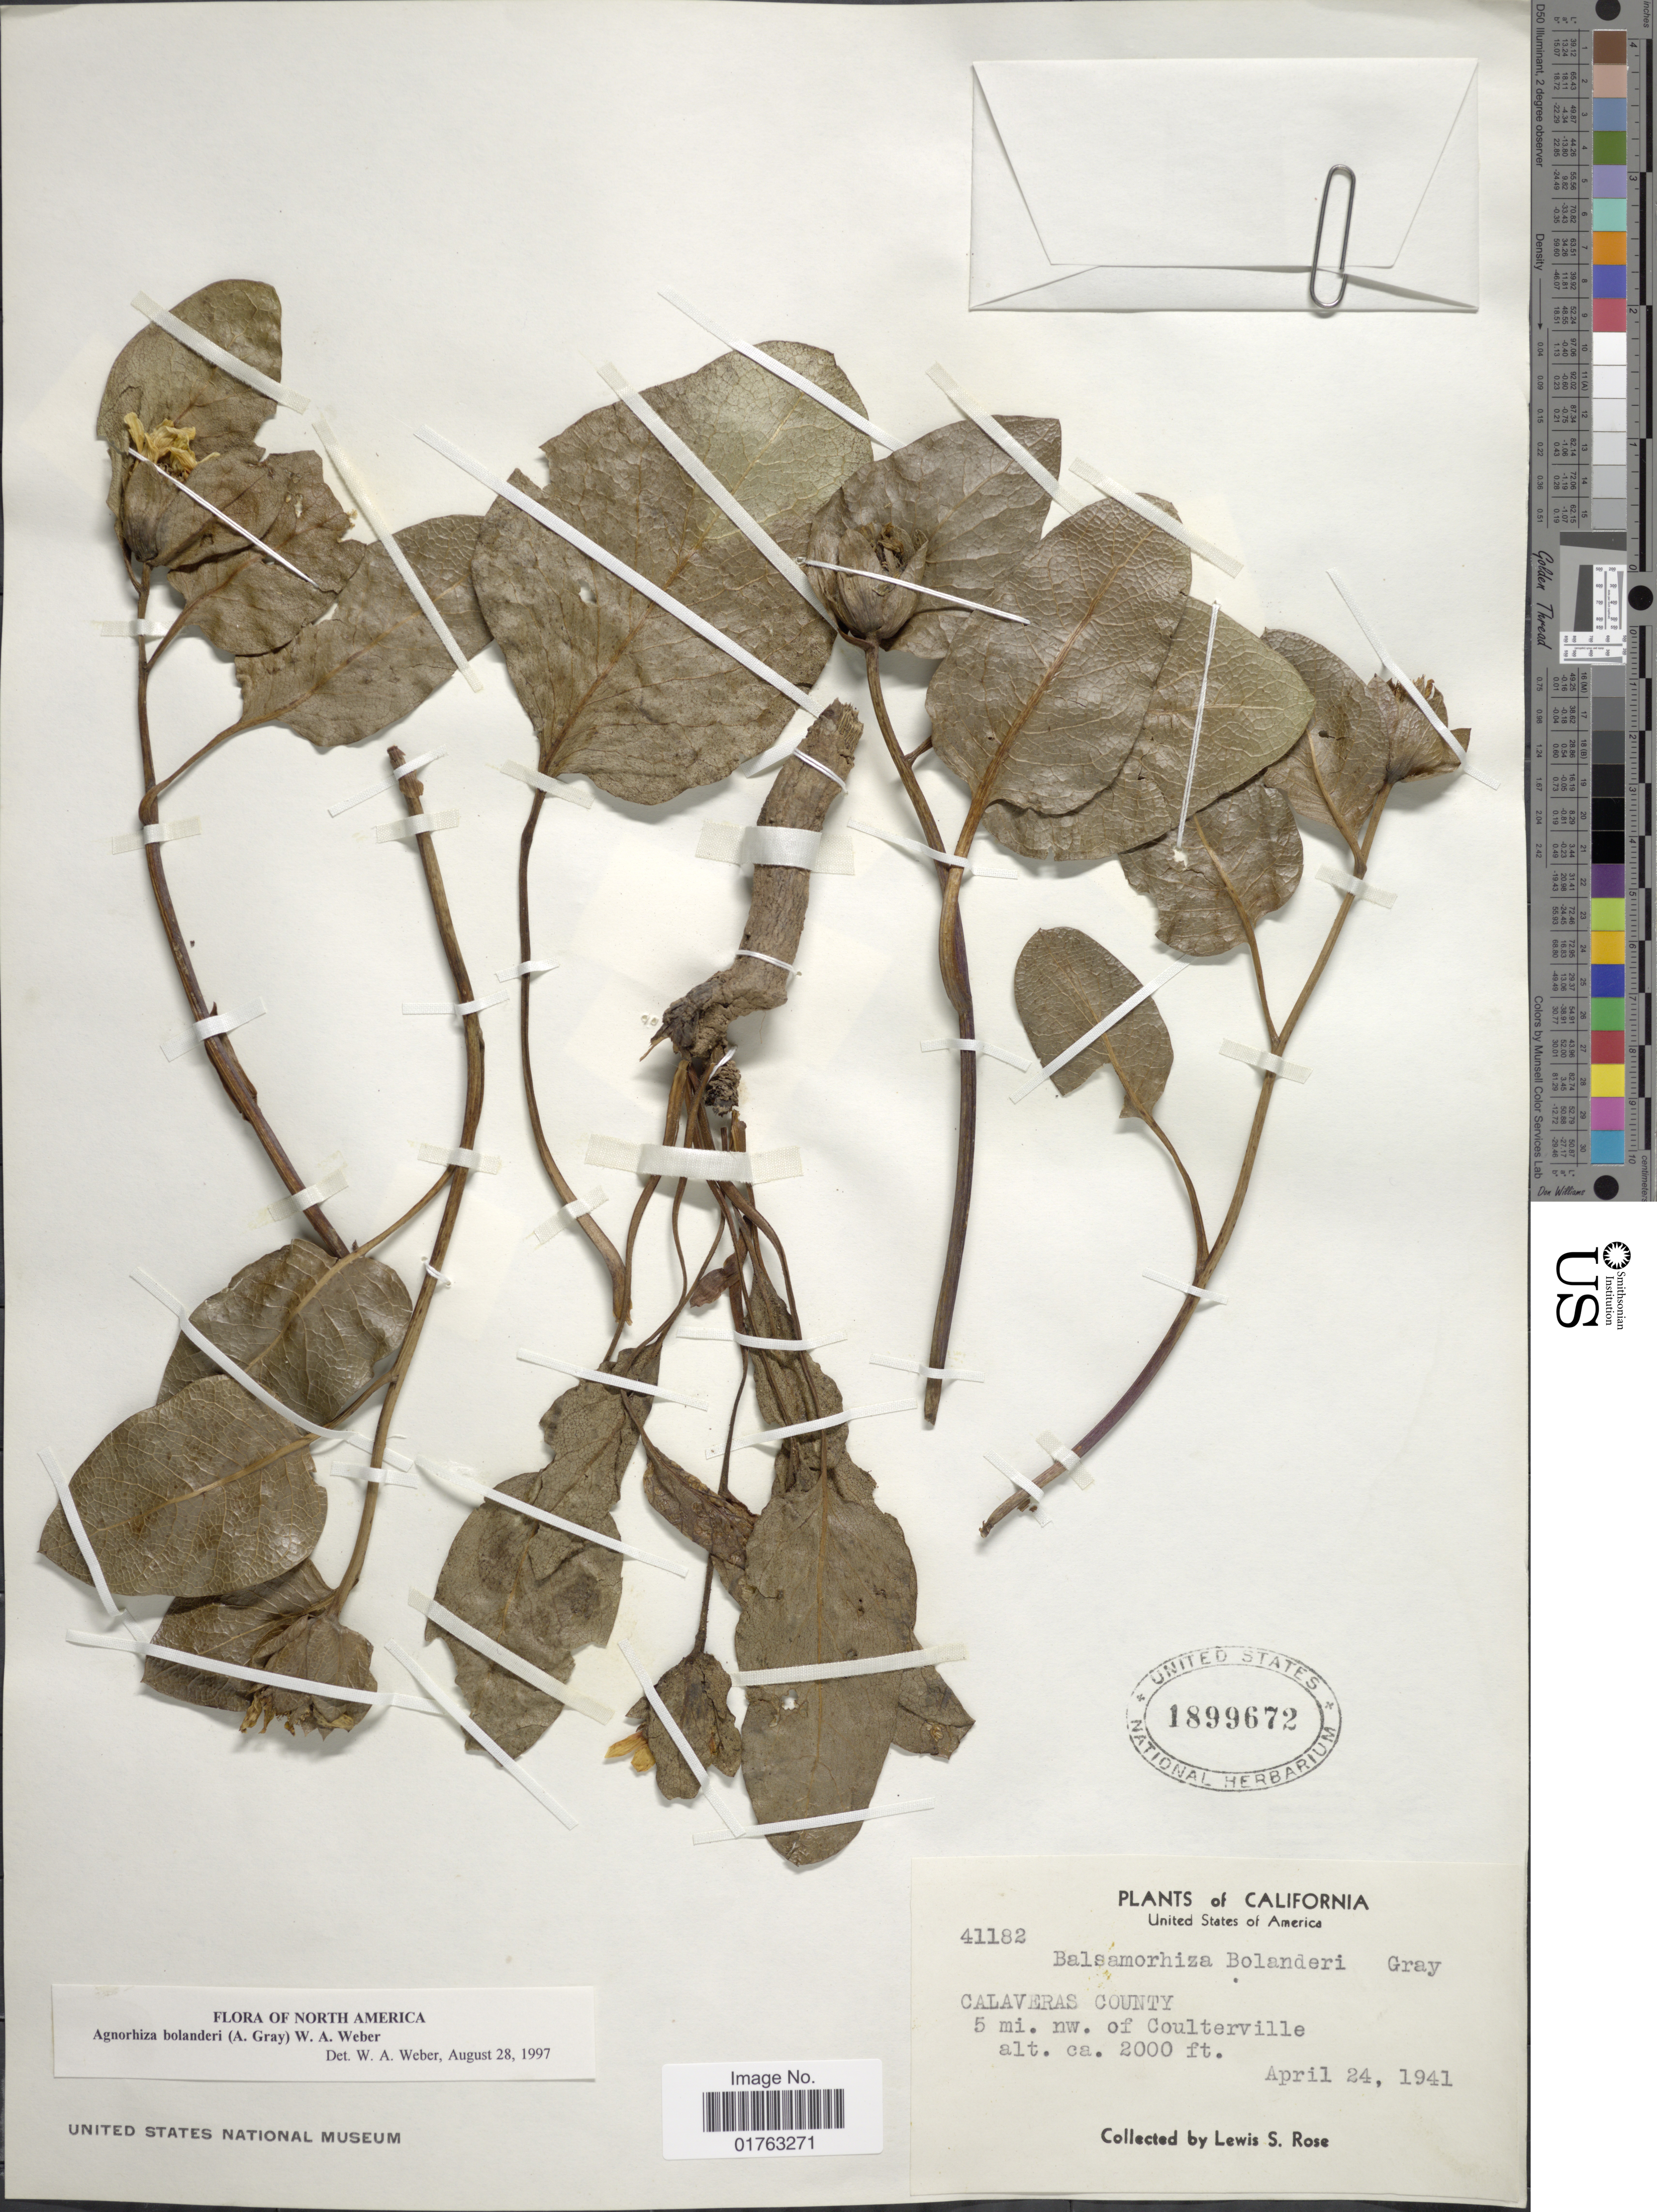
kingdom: Plantae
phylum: Tracheophyta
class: Magnoliopsida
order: Asterales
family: Asteraceae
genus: Balsamorhiza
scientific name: Balsamorhiza bolanderi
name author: A. Gray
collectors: L. S. Rose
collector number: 41182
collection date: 1941-04-24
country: United States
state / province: California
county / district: Calaveras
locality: Calaveras County. 5 mi. nw. of Coulterville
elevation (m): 610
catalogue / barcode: US 1899672